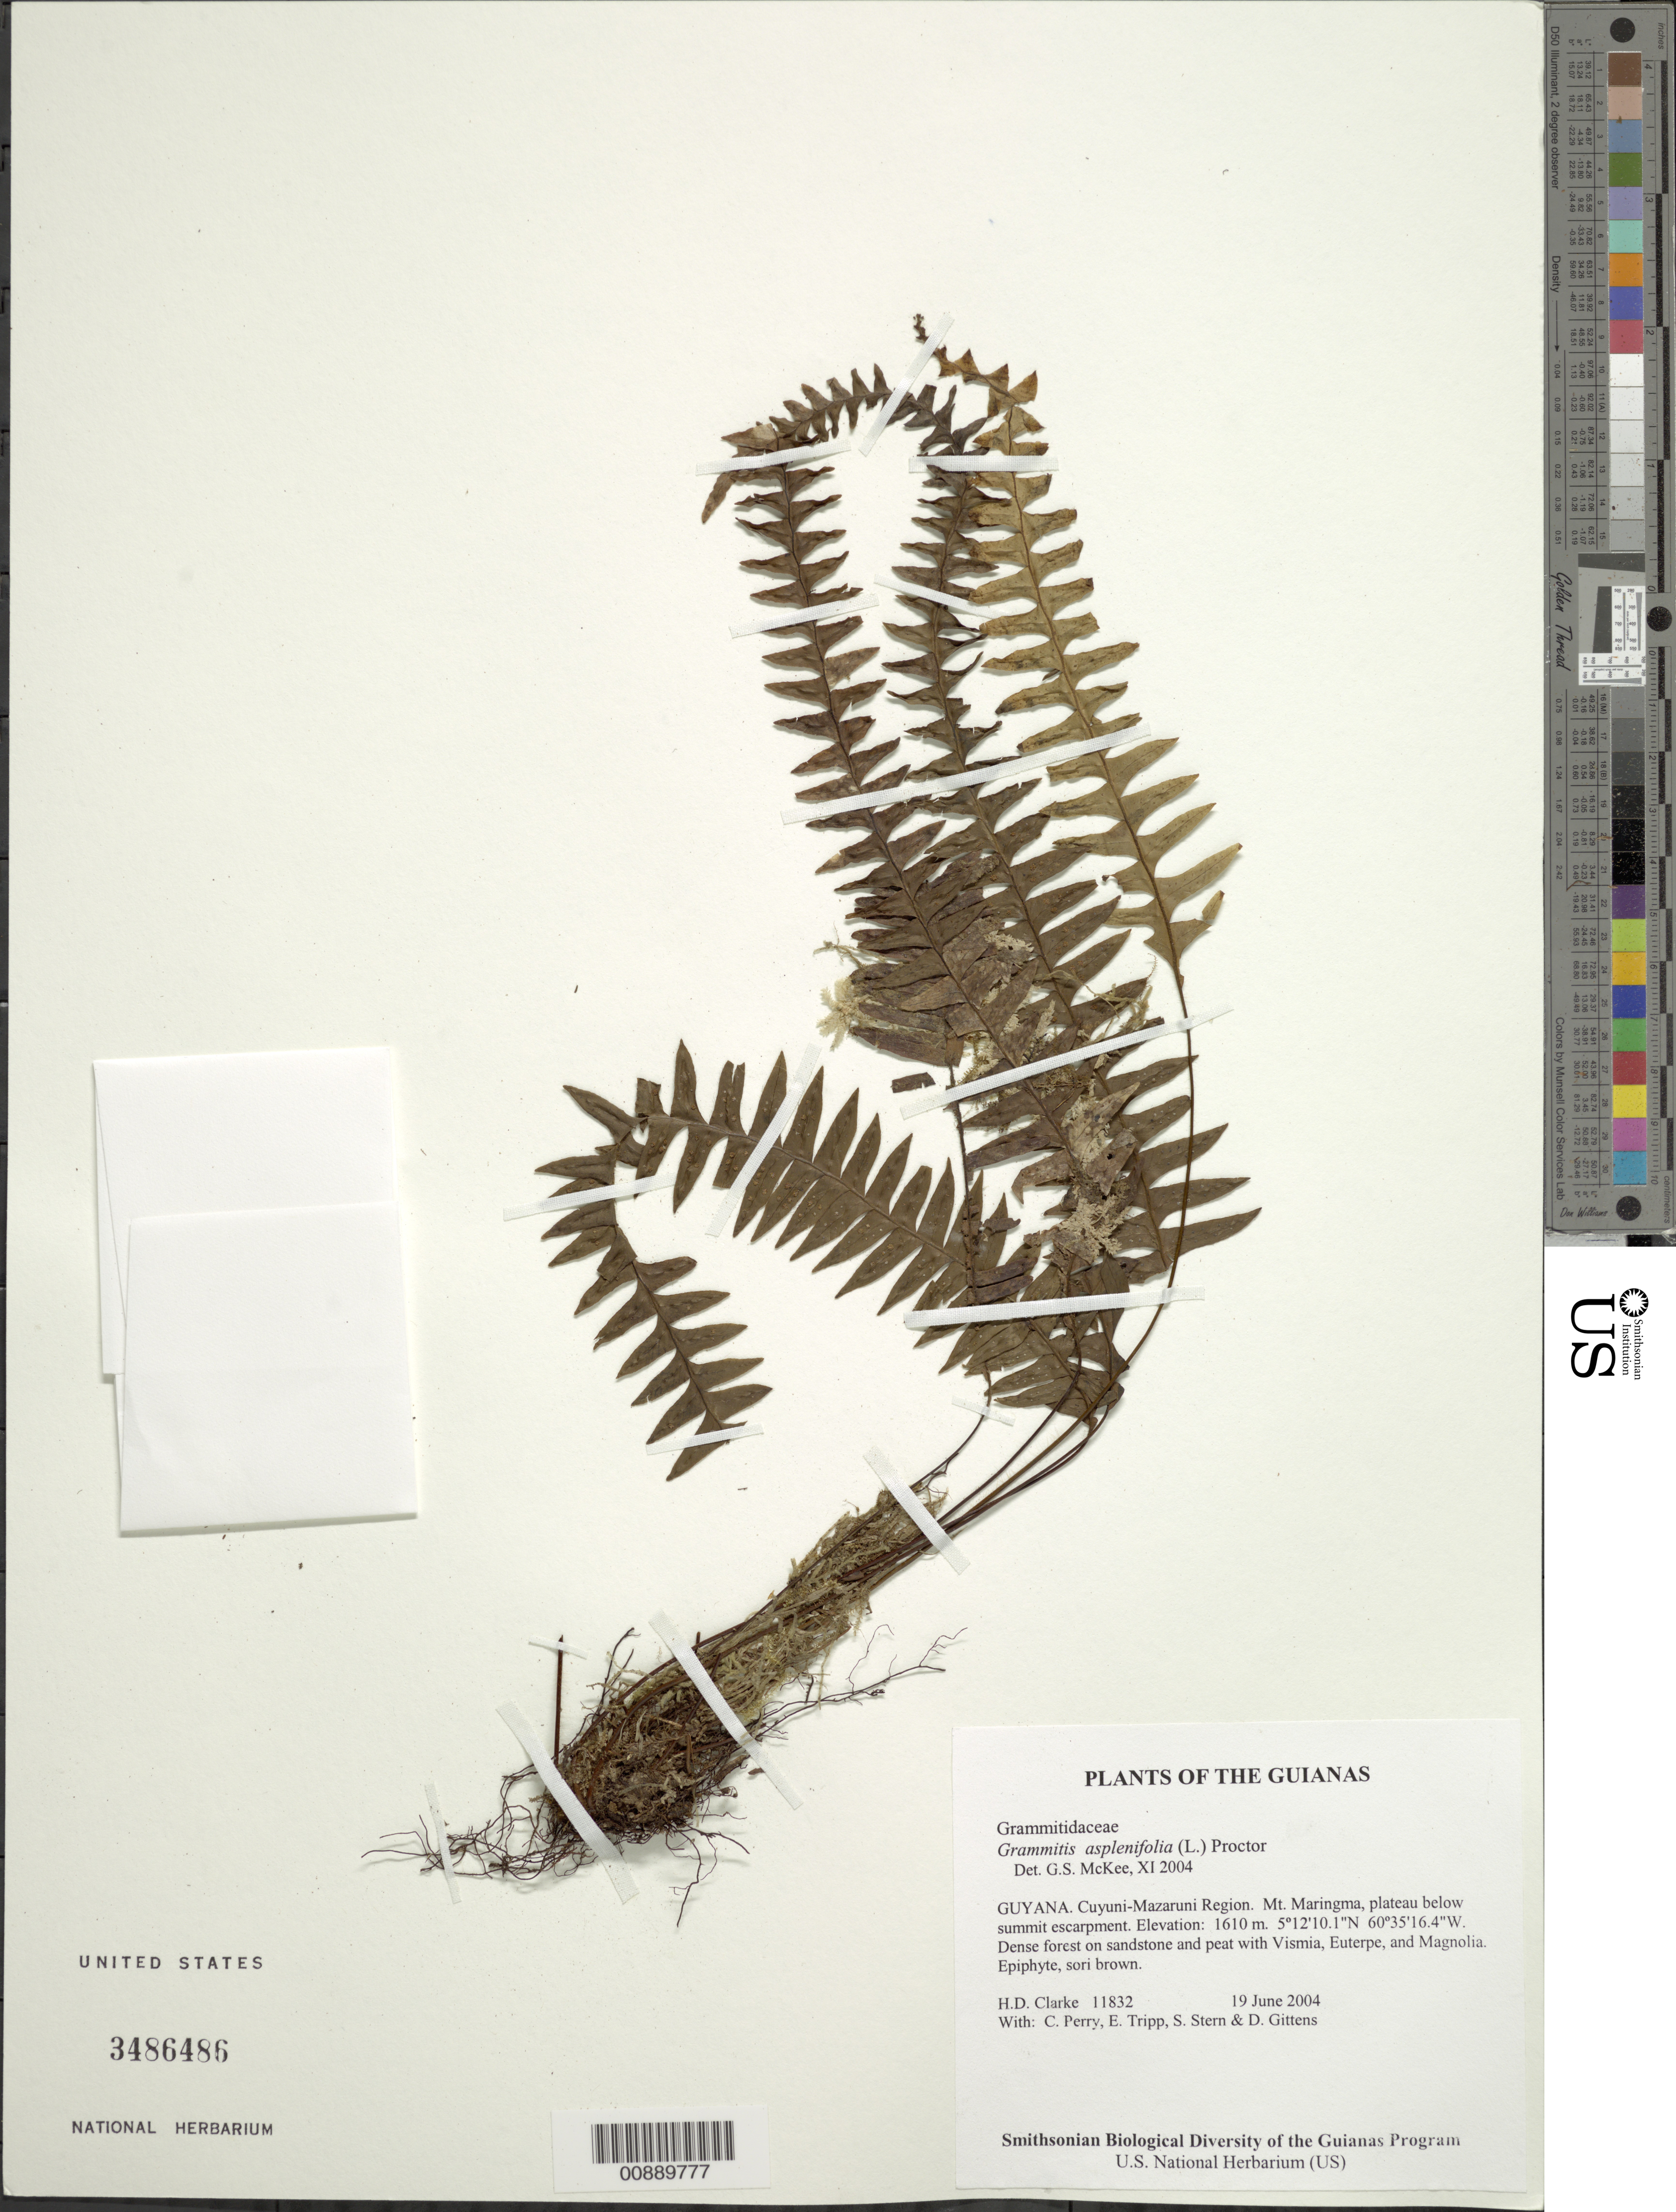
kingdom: Plantae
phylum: Tracheophyta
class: Polypodiopsida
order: Polypodiales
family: Polypodiaceae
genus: Terpsichore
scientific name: Terpsichore asplenifolia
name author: (L.) A.R. Sm.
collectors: H. D. Clarke, C. Perry, E. Tripp, S. R. Stern & D. Gittens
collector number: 11832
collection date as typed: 19 June 2004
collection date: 2004-06-19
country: Guyana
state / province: Cuyuni-Mazaruni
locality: Mt. Maringma, plateau below summit escarpment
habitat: Dense forest on sandstone and peat with Vismia, Euterpe, and Magnolia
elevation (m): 1610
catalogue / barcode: US 3486486